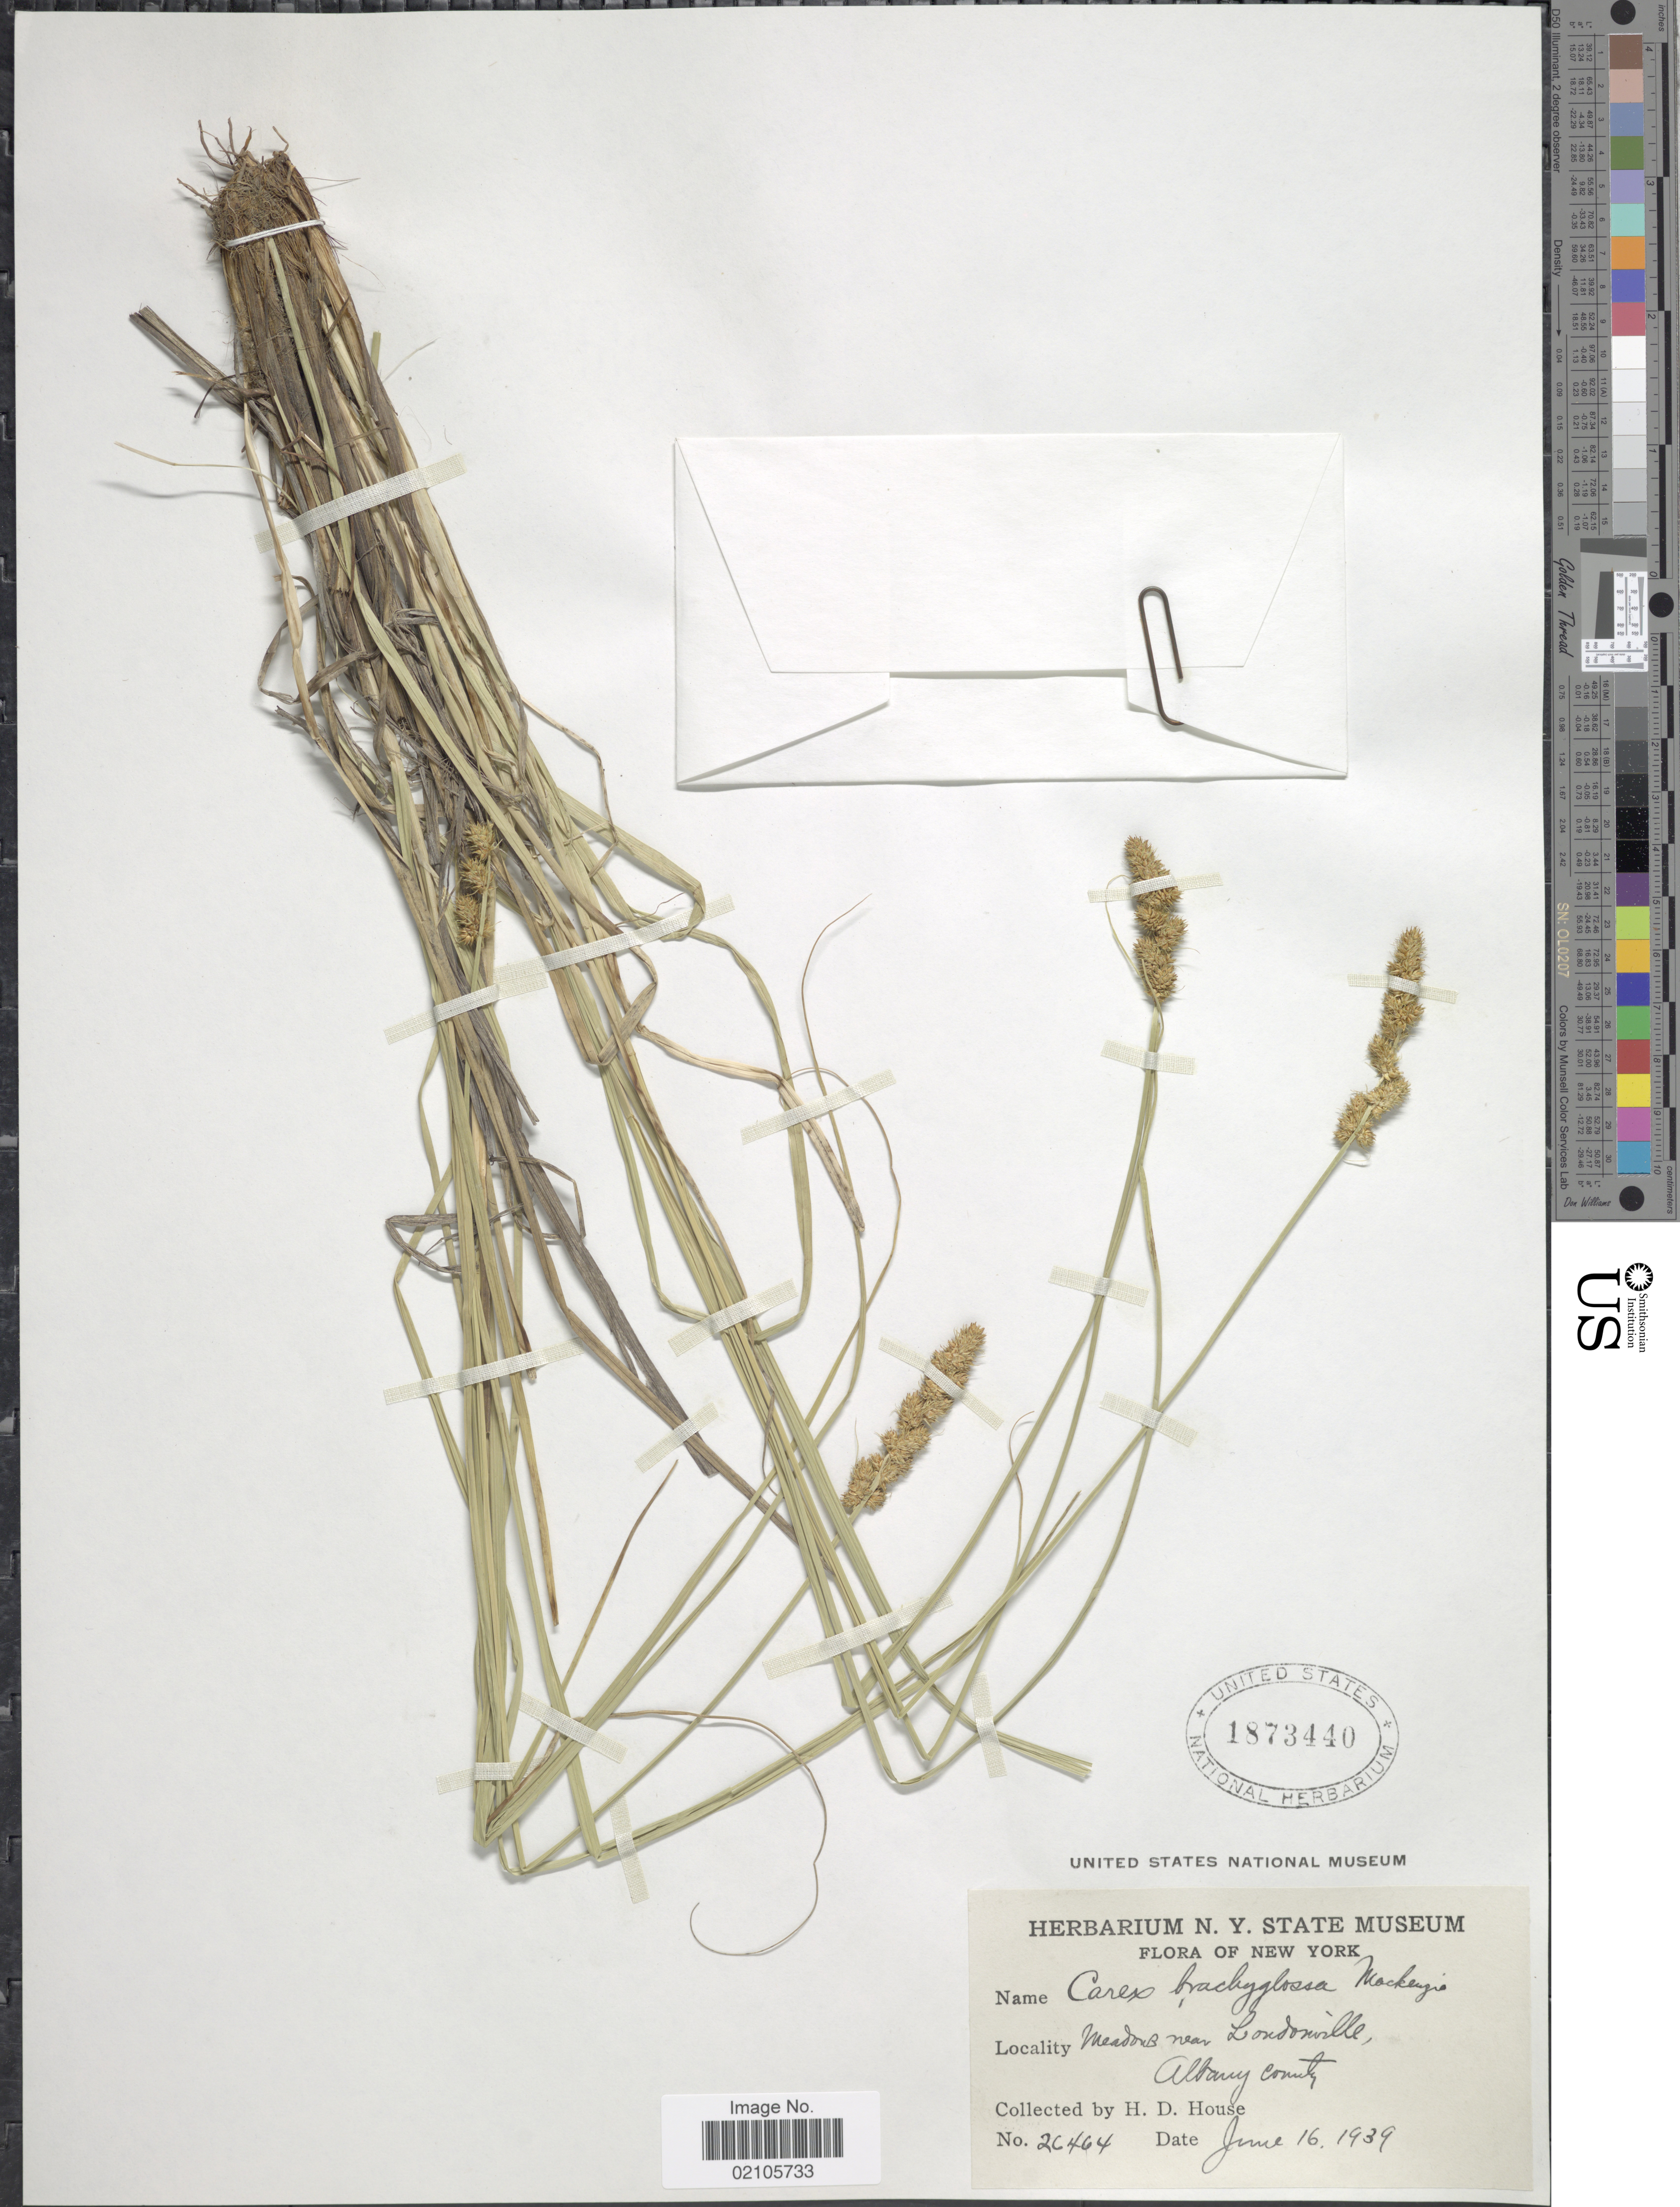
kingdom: Plantae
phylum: Tracheophyta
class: Liliopsida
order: Poales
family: Cyperaceae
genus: Carex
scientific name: Carex annectens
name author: (E.P. Bicknell) E.P. Bicknell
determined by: Strong, Mark T., (BOT), Smithsonian Institution - National Museum of Natural History (UNITED STATES)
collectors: H. D. House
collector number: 26464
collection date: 1939-06-16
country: United States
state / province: New York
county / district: Albany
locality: Meadows near Londonville, Albany County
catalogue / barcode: US 187344